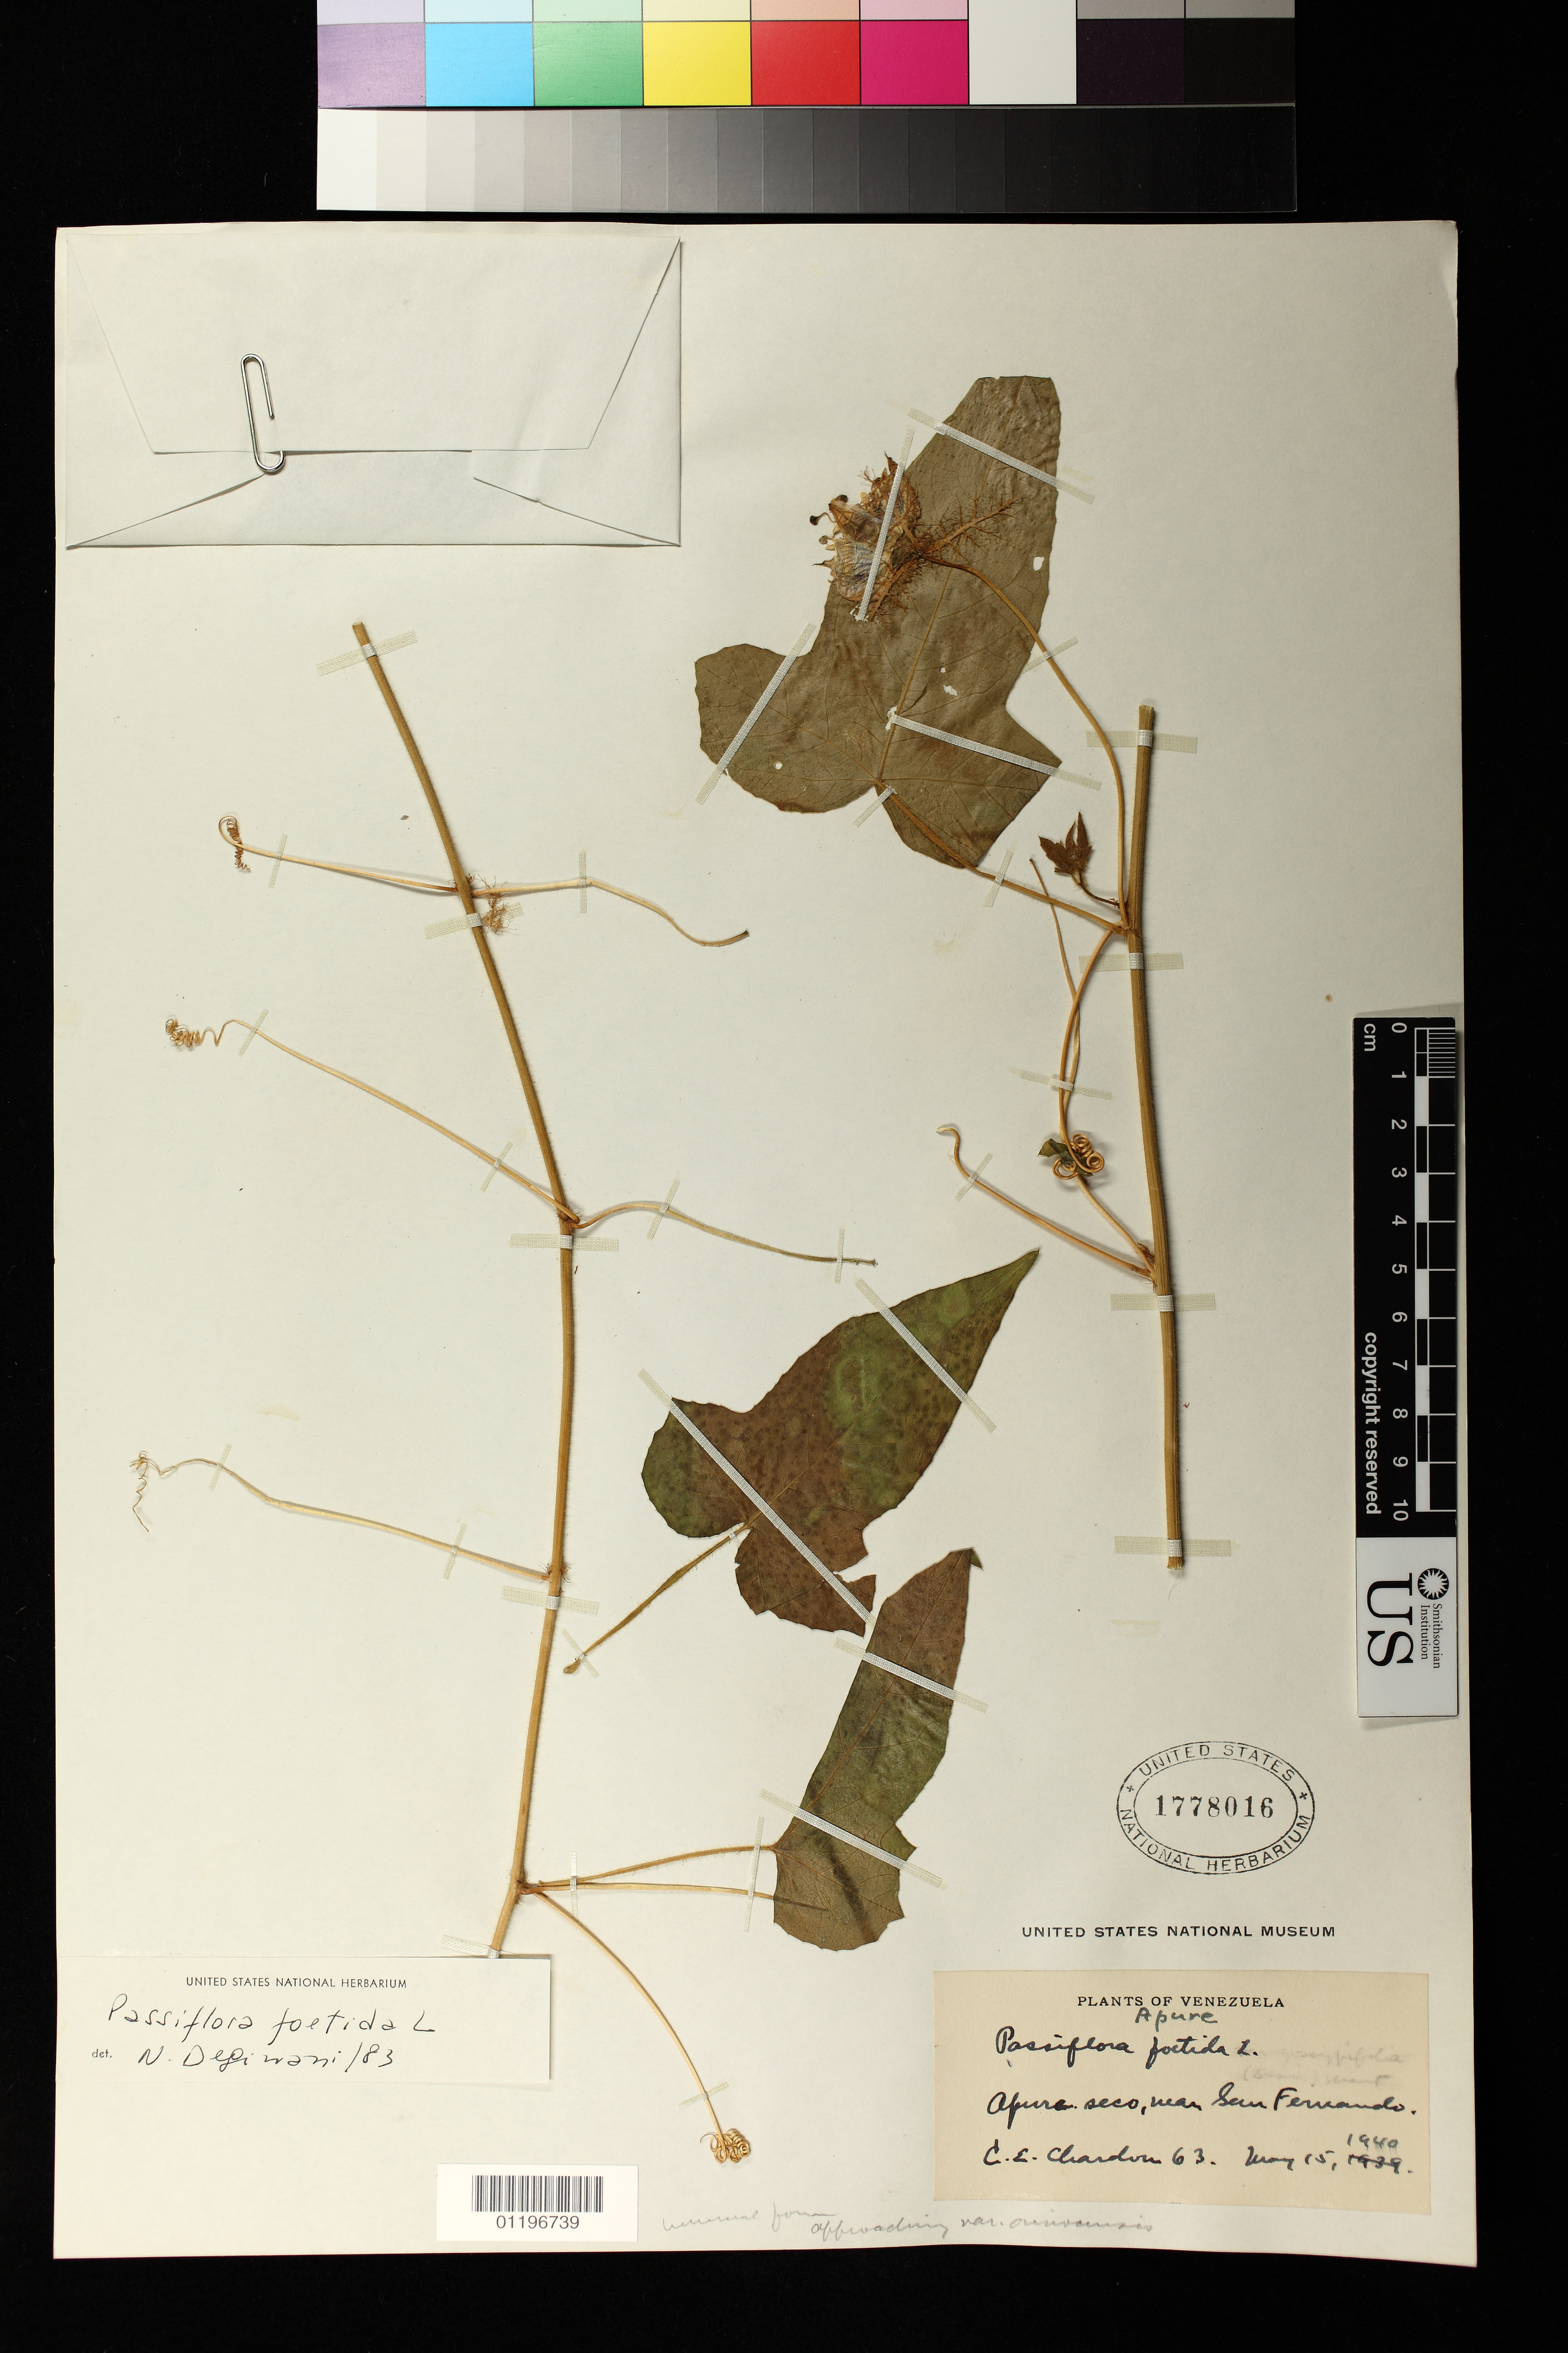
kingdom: Plantae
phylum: Tracheophyta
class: Magnoliopsida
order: Malpighiales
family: Passifloraceae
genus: Passiflora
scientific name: Passiflora foetida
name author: L.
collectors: C. E. Chardón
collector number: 63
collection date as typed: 15 May 1940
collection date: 1940-05-15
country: Venezuela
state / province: Apure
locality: Apure seco, near San Fernando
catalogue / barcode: US 1778016